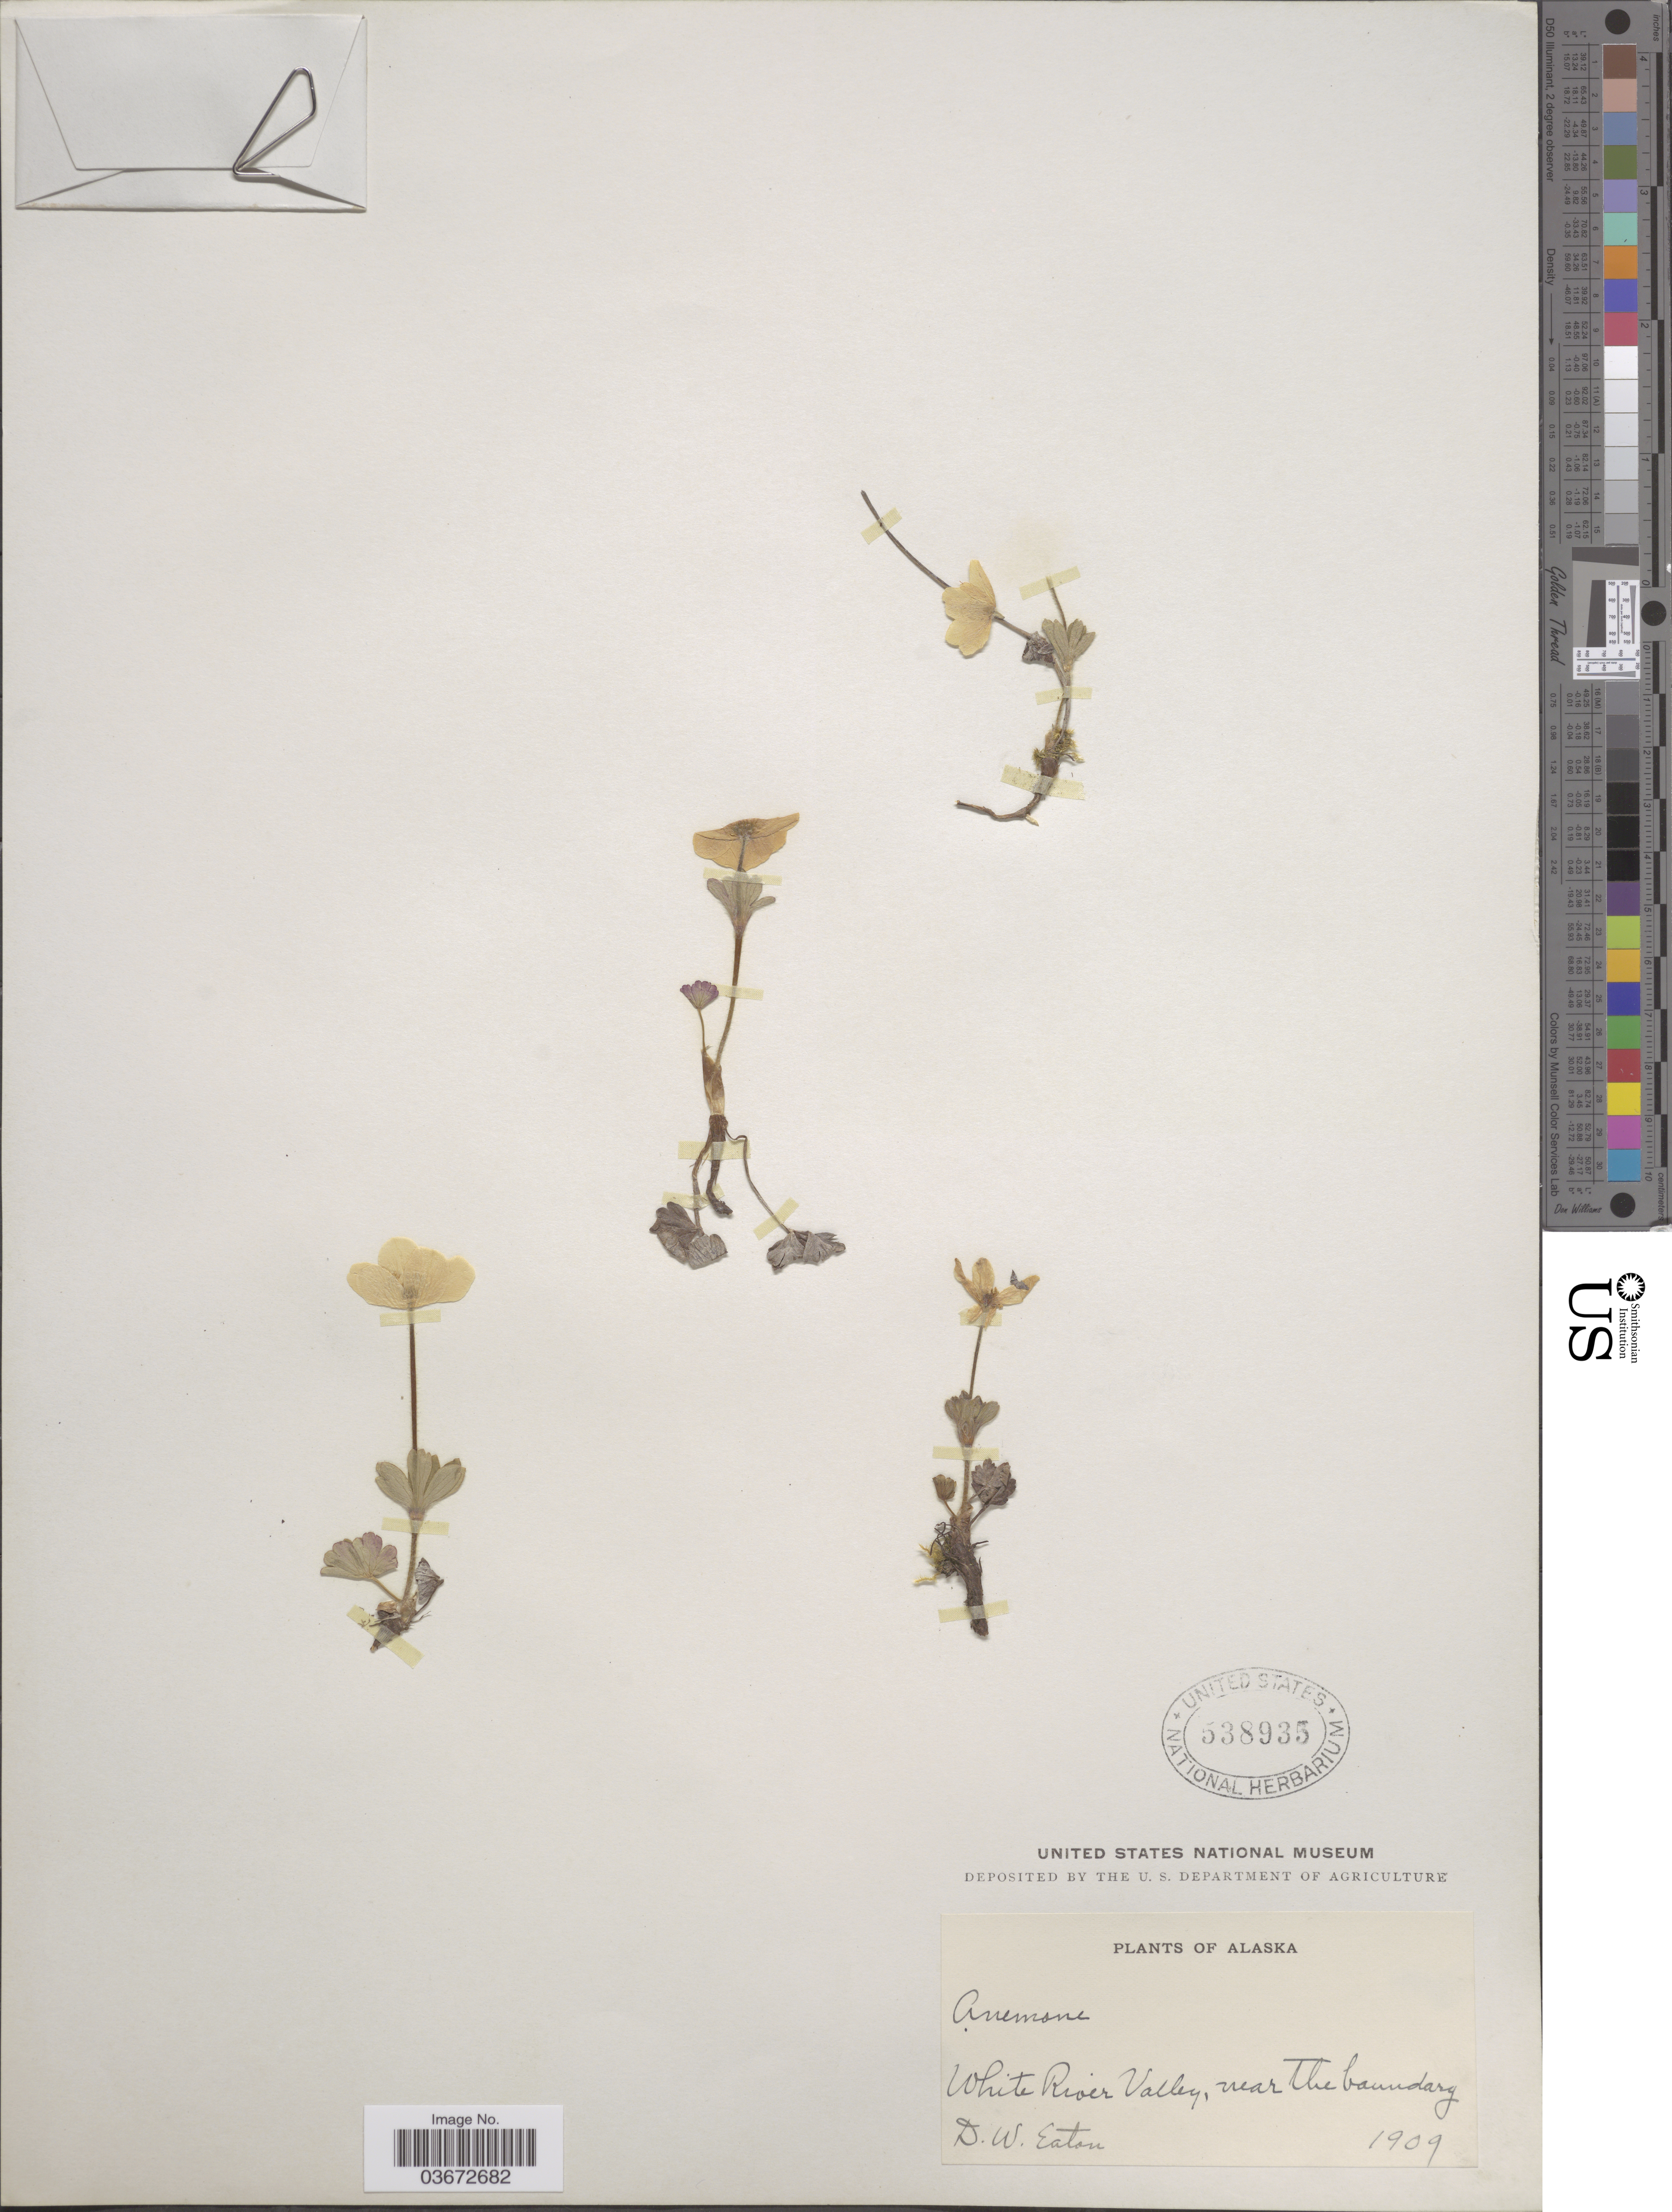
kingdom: Plantae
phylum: Tracheophyta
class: Magnoliopsida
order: Ranunculales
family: Ranunculaceae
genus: Anemone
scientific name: Anemone parviflora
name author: Michx.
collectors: D. Eaton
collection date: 1909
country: United States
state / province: Alaska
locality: White River Valley, near the boundary.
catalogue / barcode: US 538935